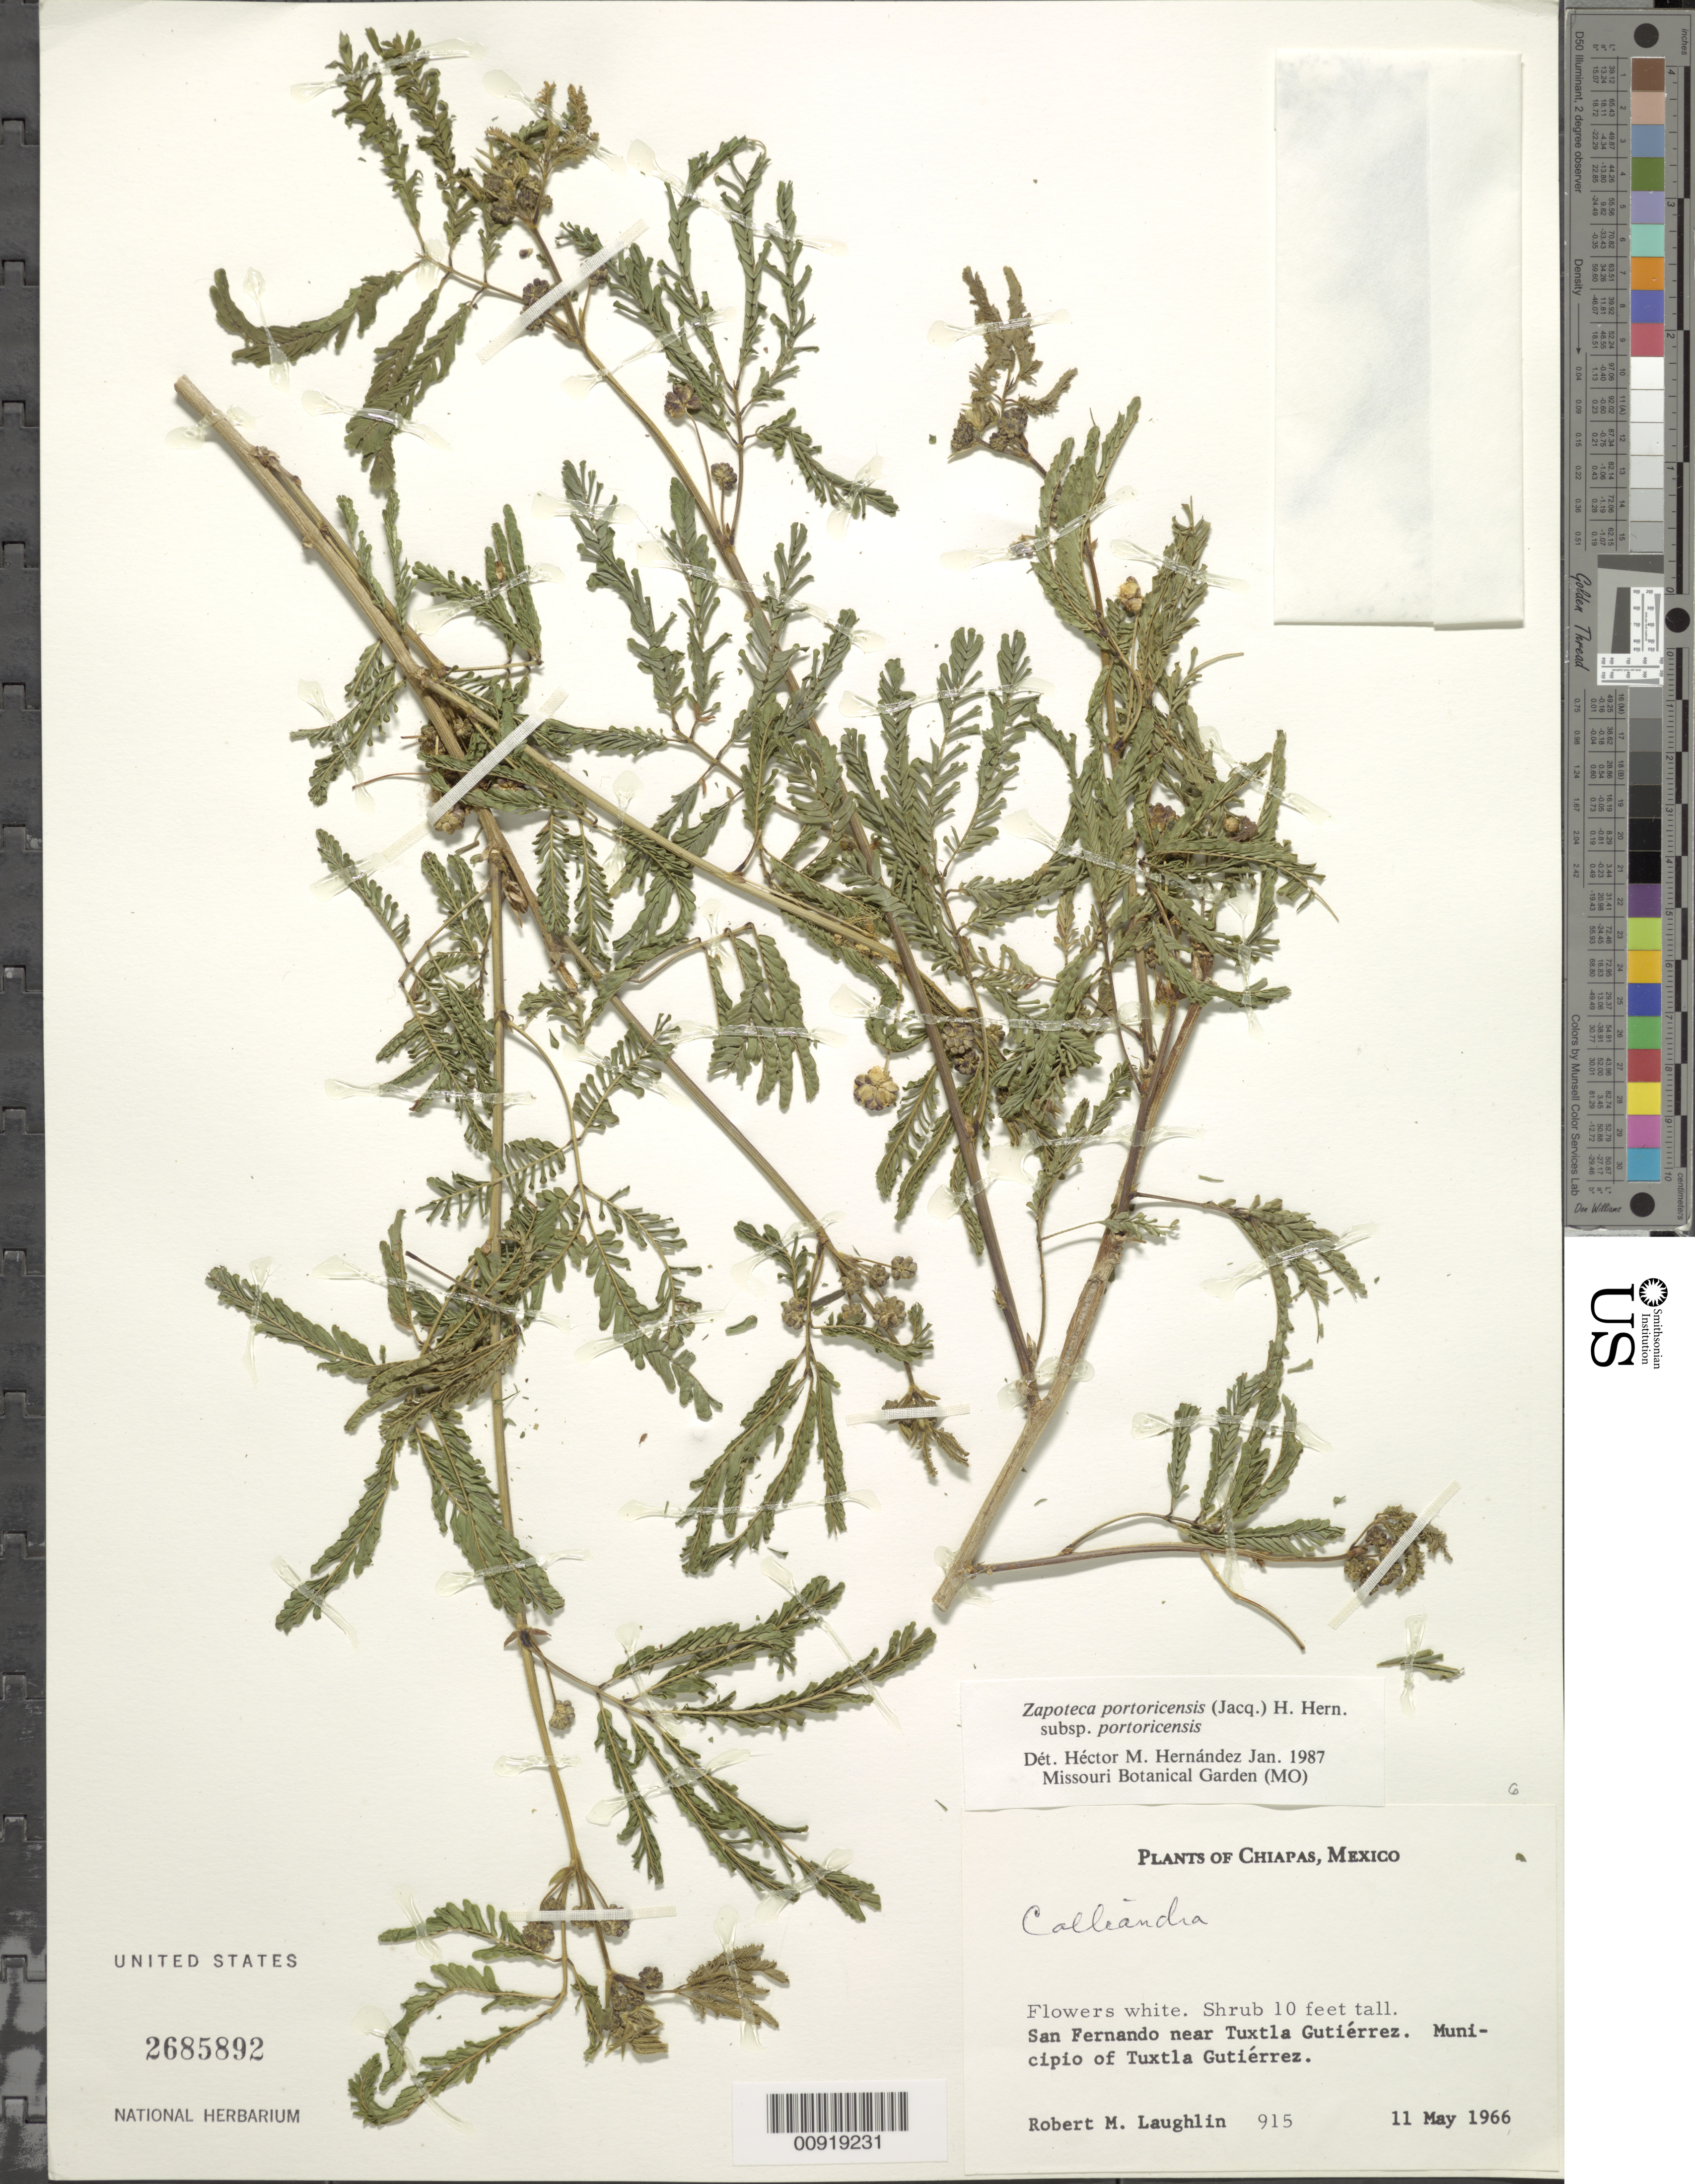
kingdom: Plantae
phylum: Tracheophyta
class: Magnoliopsida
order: Fabales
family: Fabaceae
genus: Zapoteca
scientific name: Zapoteca portoricensis subsp. portoricensis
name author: (Jacq.) H.M. Hern.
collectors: R. M. Laughlin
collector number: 915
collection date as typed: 11 May 1966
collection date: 1966-05-11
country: Mexico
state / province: Chiapas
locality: San Fernando near Tuxtla Gutiérrez. Municipio of Tuxtla Gutiérrez, Chiapas.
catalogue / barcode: US 2685892